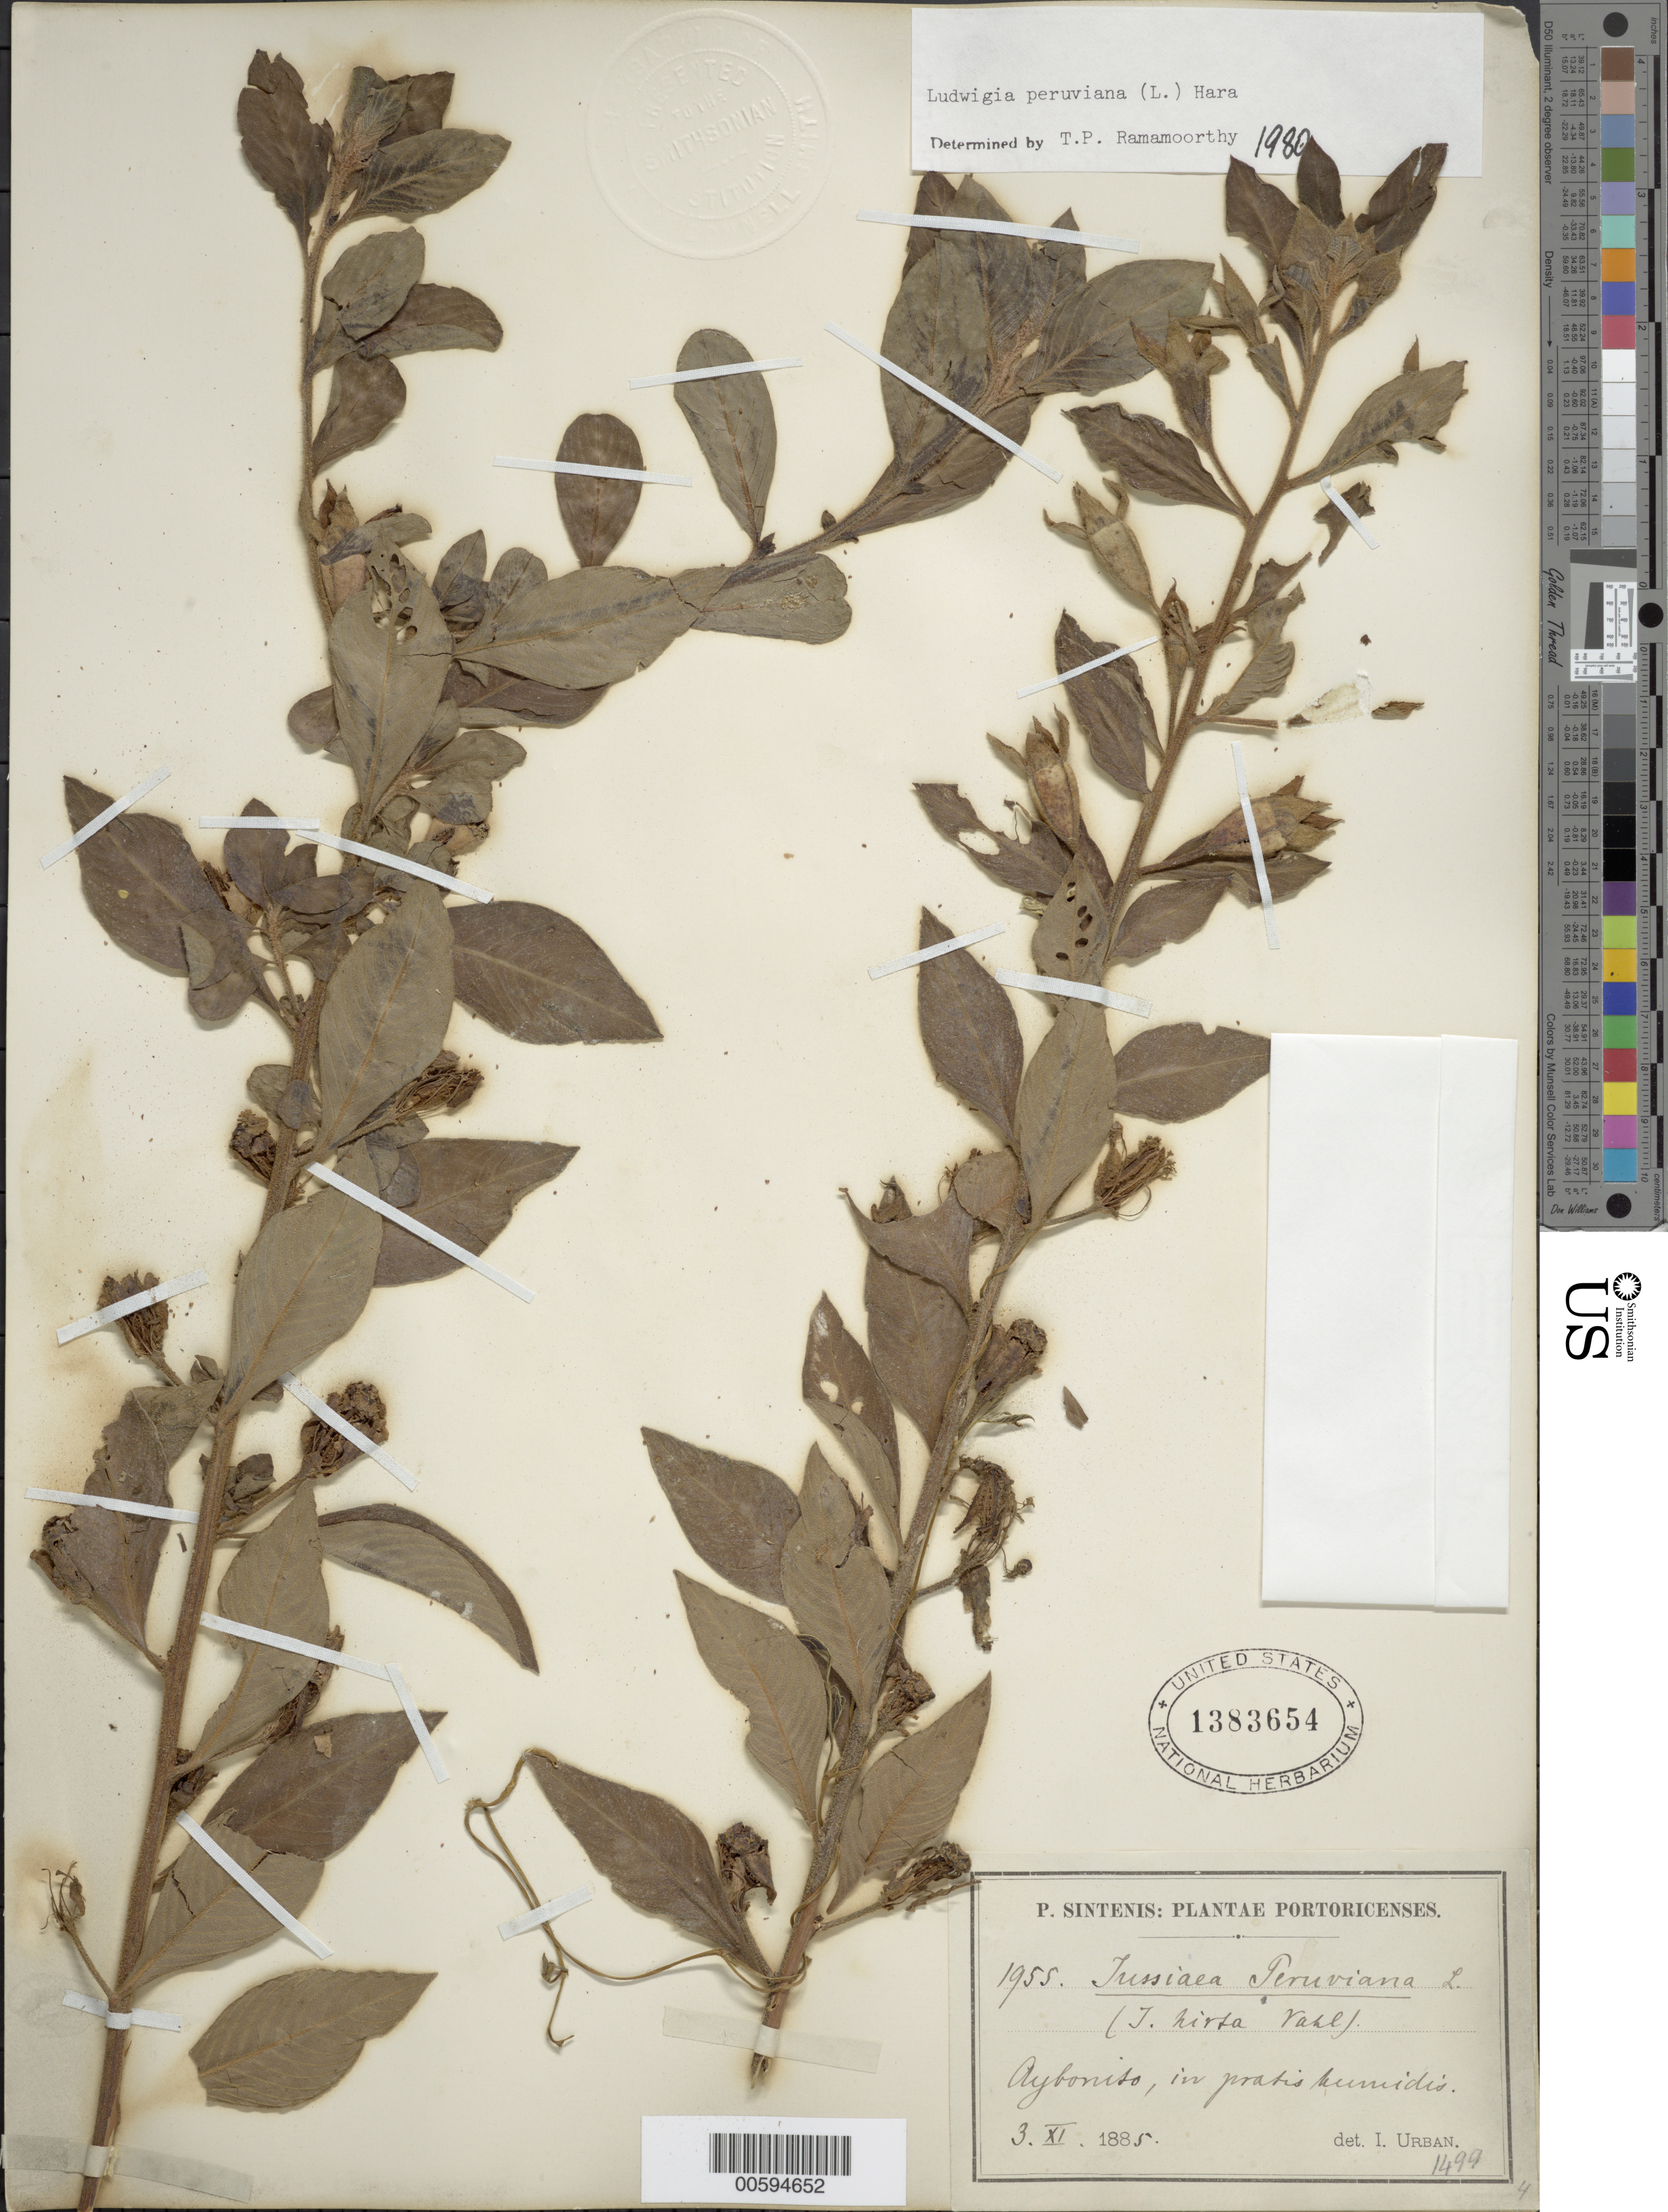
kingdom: Plantae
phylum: Tracheophyta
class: Magnoliopsida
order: Myrtales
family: Onagraceae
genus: Ludwigia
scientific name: Ludwigia peruviana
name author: (L.) H. Hara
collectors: P. Sintenis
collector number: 1955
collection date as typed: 03 Nov 1885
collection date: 1885-11-03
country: Puerto Rico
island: Greater Antilles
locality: Aybonito, in pratis humidis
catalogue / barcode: US 1383654